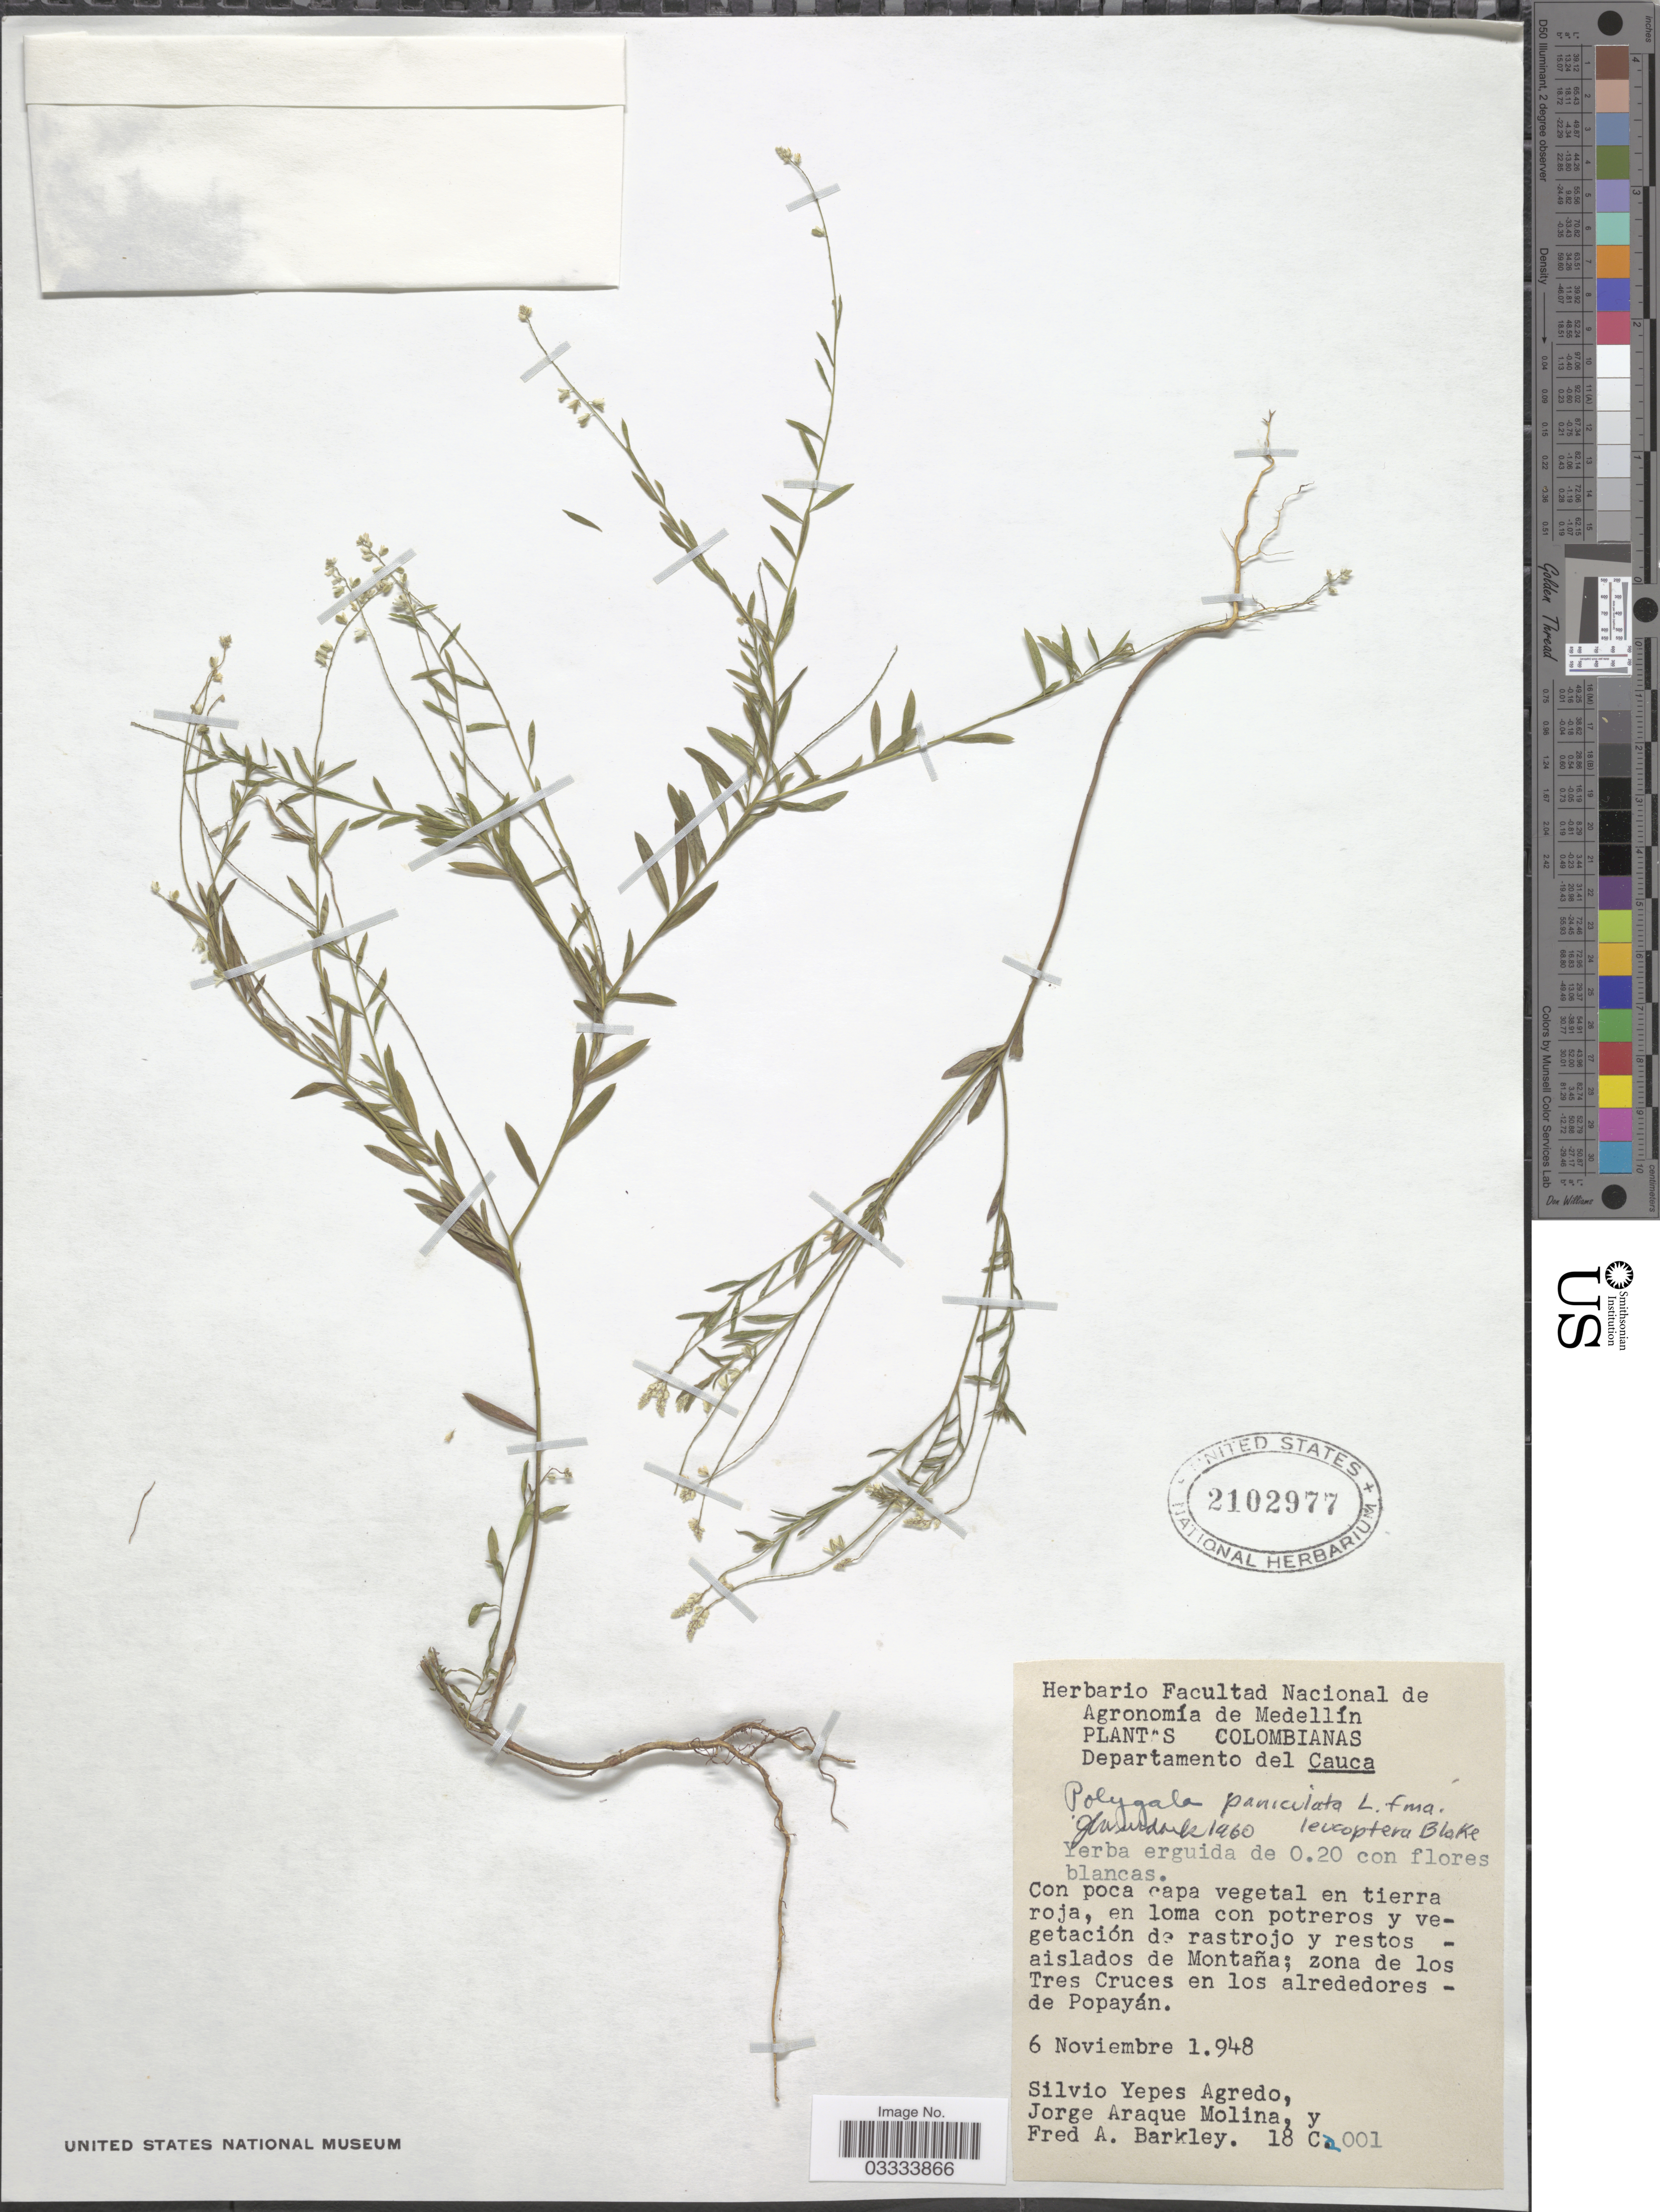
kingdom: Plantae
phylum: Tracheophyta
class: Magnoliopsida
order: Fabales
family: Polygalaceae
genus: Polygala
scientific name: Polygala paniculata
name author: L.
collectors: S. Y. Agredo, J. Araque Molina & F. A. Barkley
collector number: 18C2001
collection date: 1948-11-06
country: Colombia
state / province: Cauca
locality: Departamento del Cauca. Aislados de Montaña; zona de los Tres Cruces en los alrededores - de Popayán.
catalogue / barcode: US 2102977